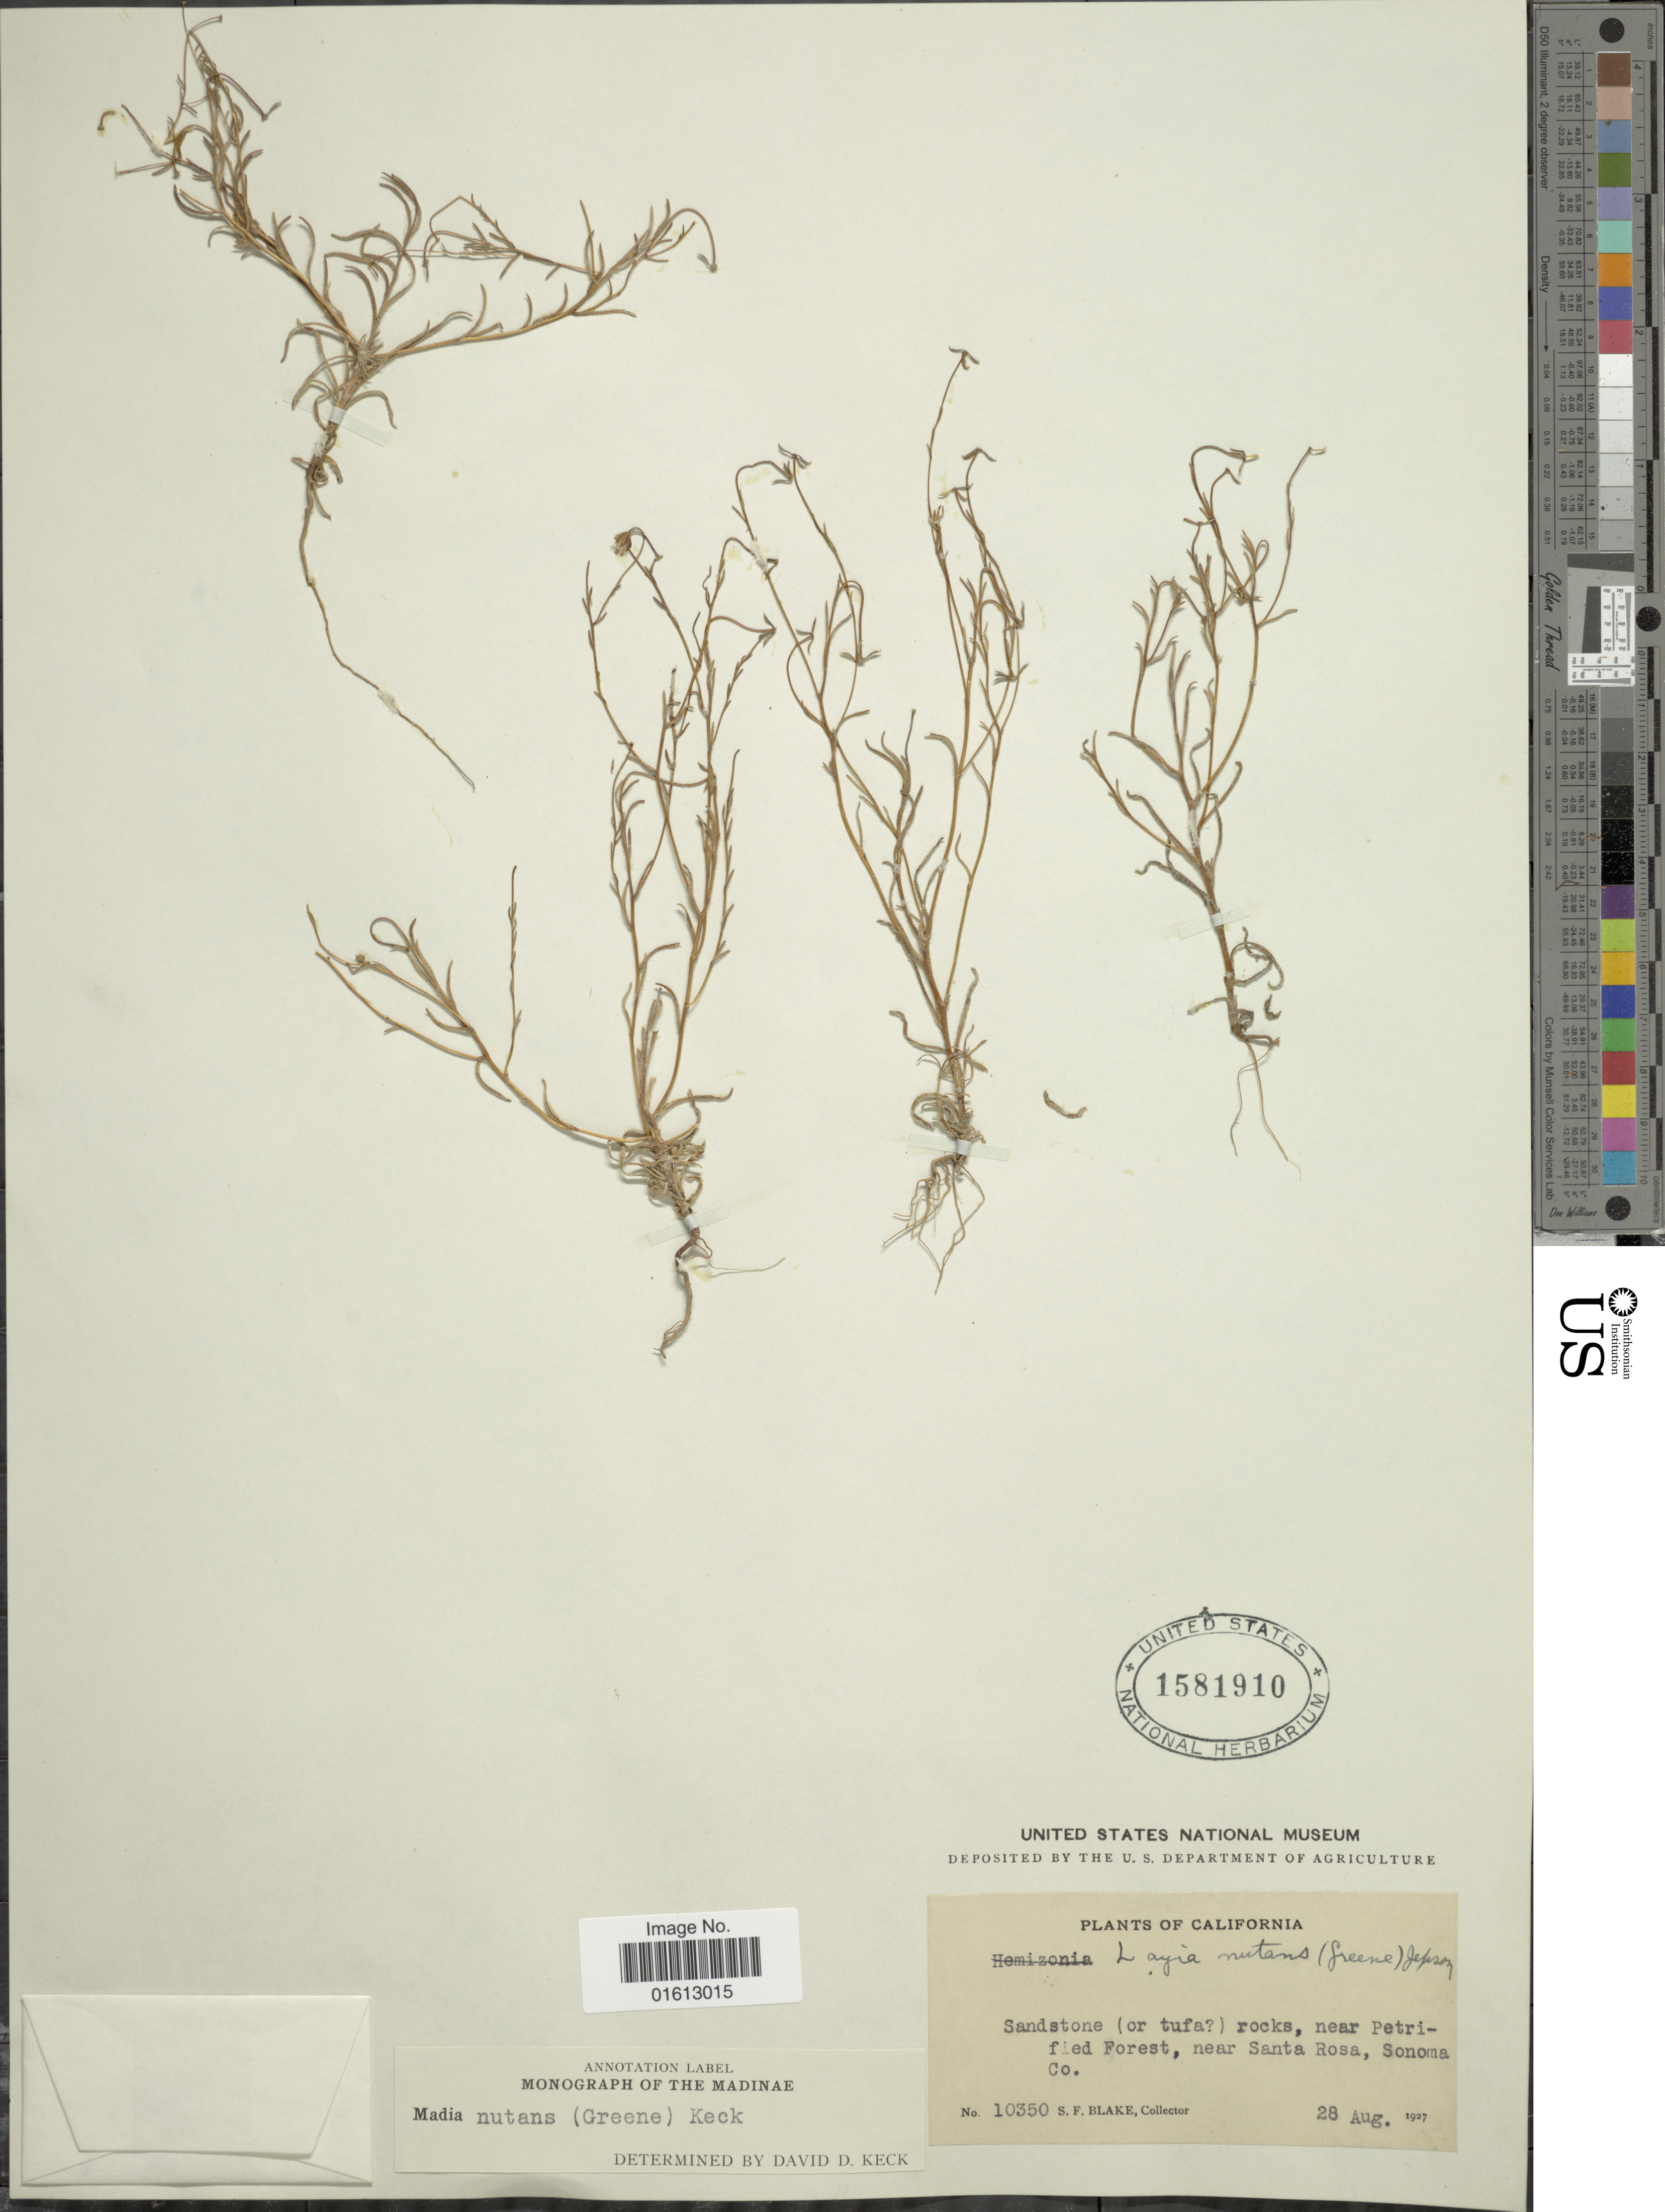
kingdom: Plantae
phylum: Tracheophyta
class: Magnoliopsida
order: Asterales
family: Asteraceae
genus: Madia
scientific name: Madia nutans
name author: (Greene) D.D. Keck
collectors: S. Blake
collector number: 10350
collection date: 1927-08-28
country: United States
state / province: California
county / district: Sonoma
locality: California, Sandstone (or tufa [unsure placement]) rocks, near Petrified Forest, near Santa Roas, Sonoma Co,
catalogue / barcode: US 1581910